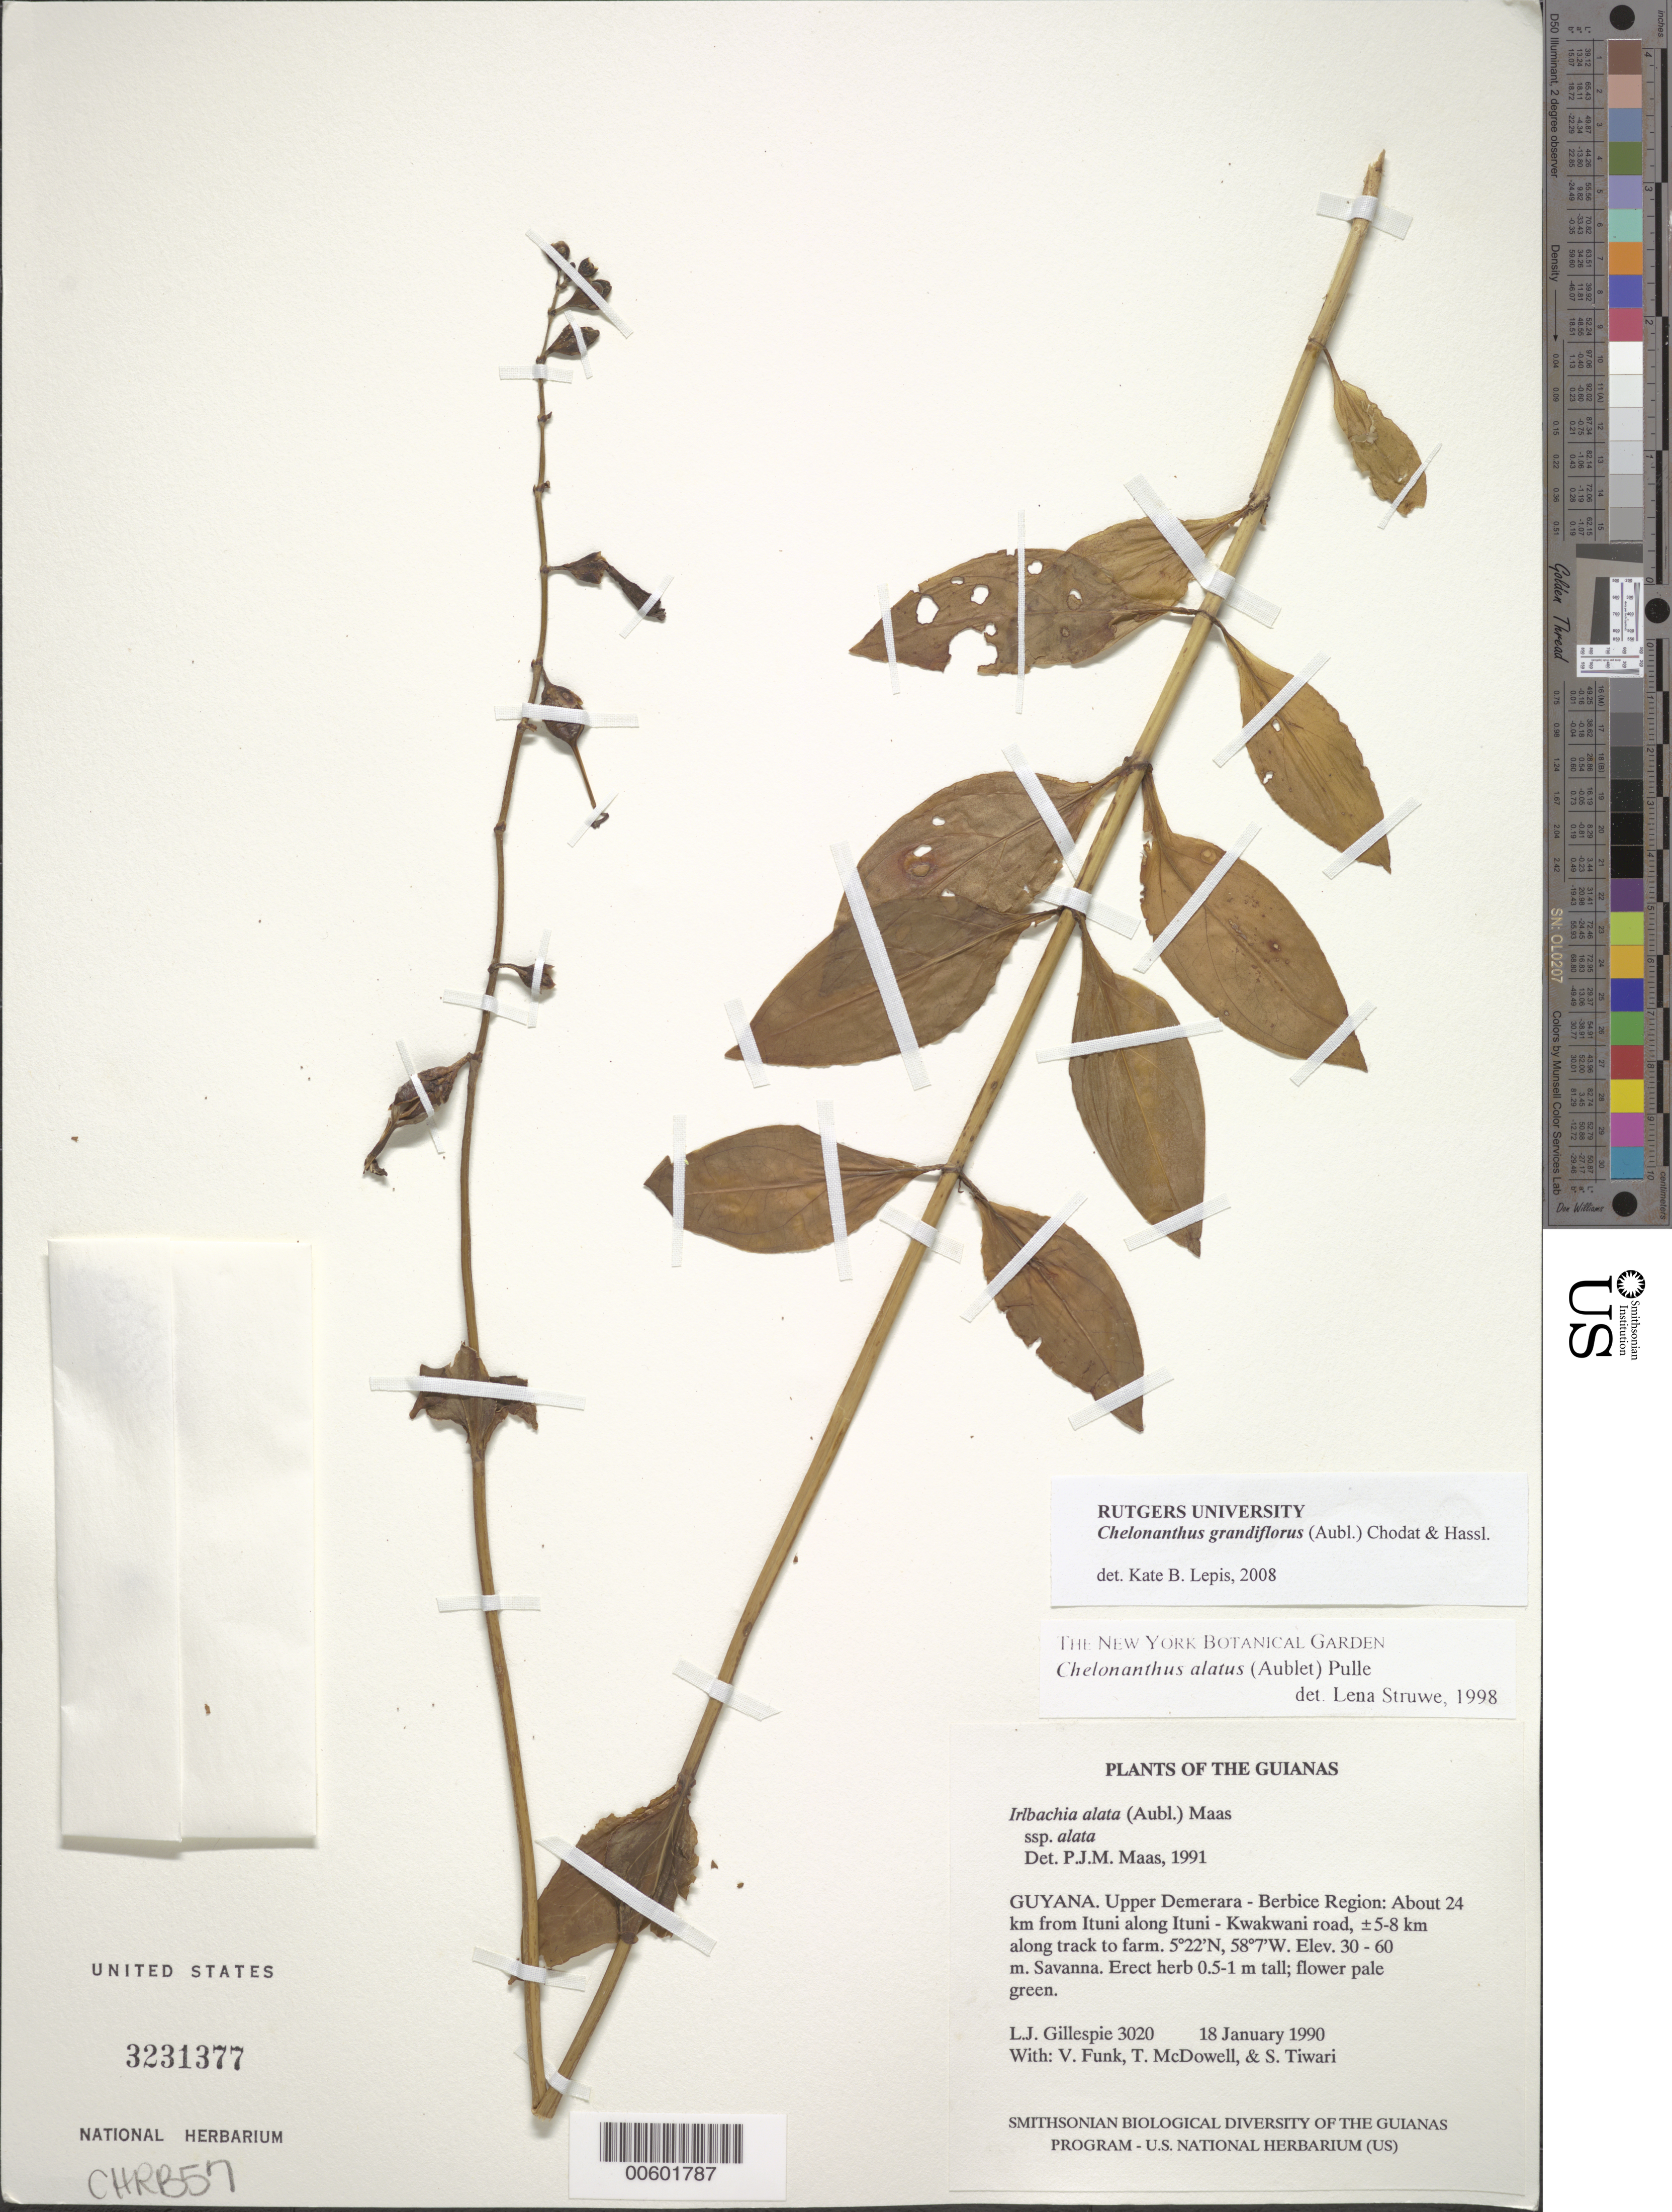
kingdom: Plantae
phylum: Tracheophyta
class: Magnoliopsida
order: Gentianales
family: Gentianaceae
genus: Chelonanthus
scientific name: Chelonanthus grandiflorus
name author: (Aubl.) Chodat & Hassl.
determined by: Lepis, Kate B.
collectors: L. J. Gillespie, V. Funk, T. McDowell & S. Tiwari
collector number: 3020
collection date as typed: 19 January 1990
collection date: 1990-01-19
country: Guyana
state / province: U. Demerara-Berbice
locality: About 24 km from Ituni along Ituni - Kwakwani road, ±5-8 km along track to farm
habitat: Savanna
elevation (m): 30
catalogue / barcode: US 3231377